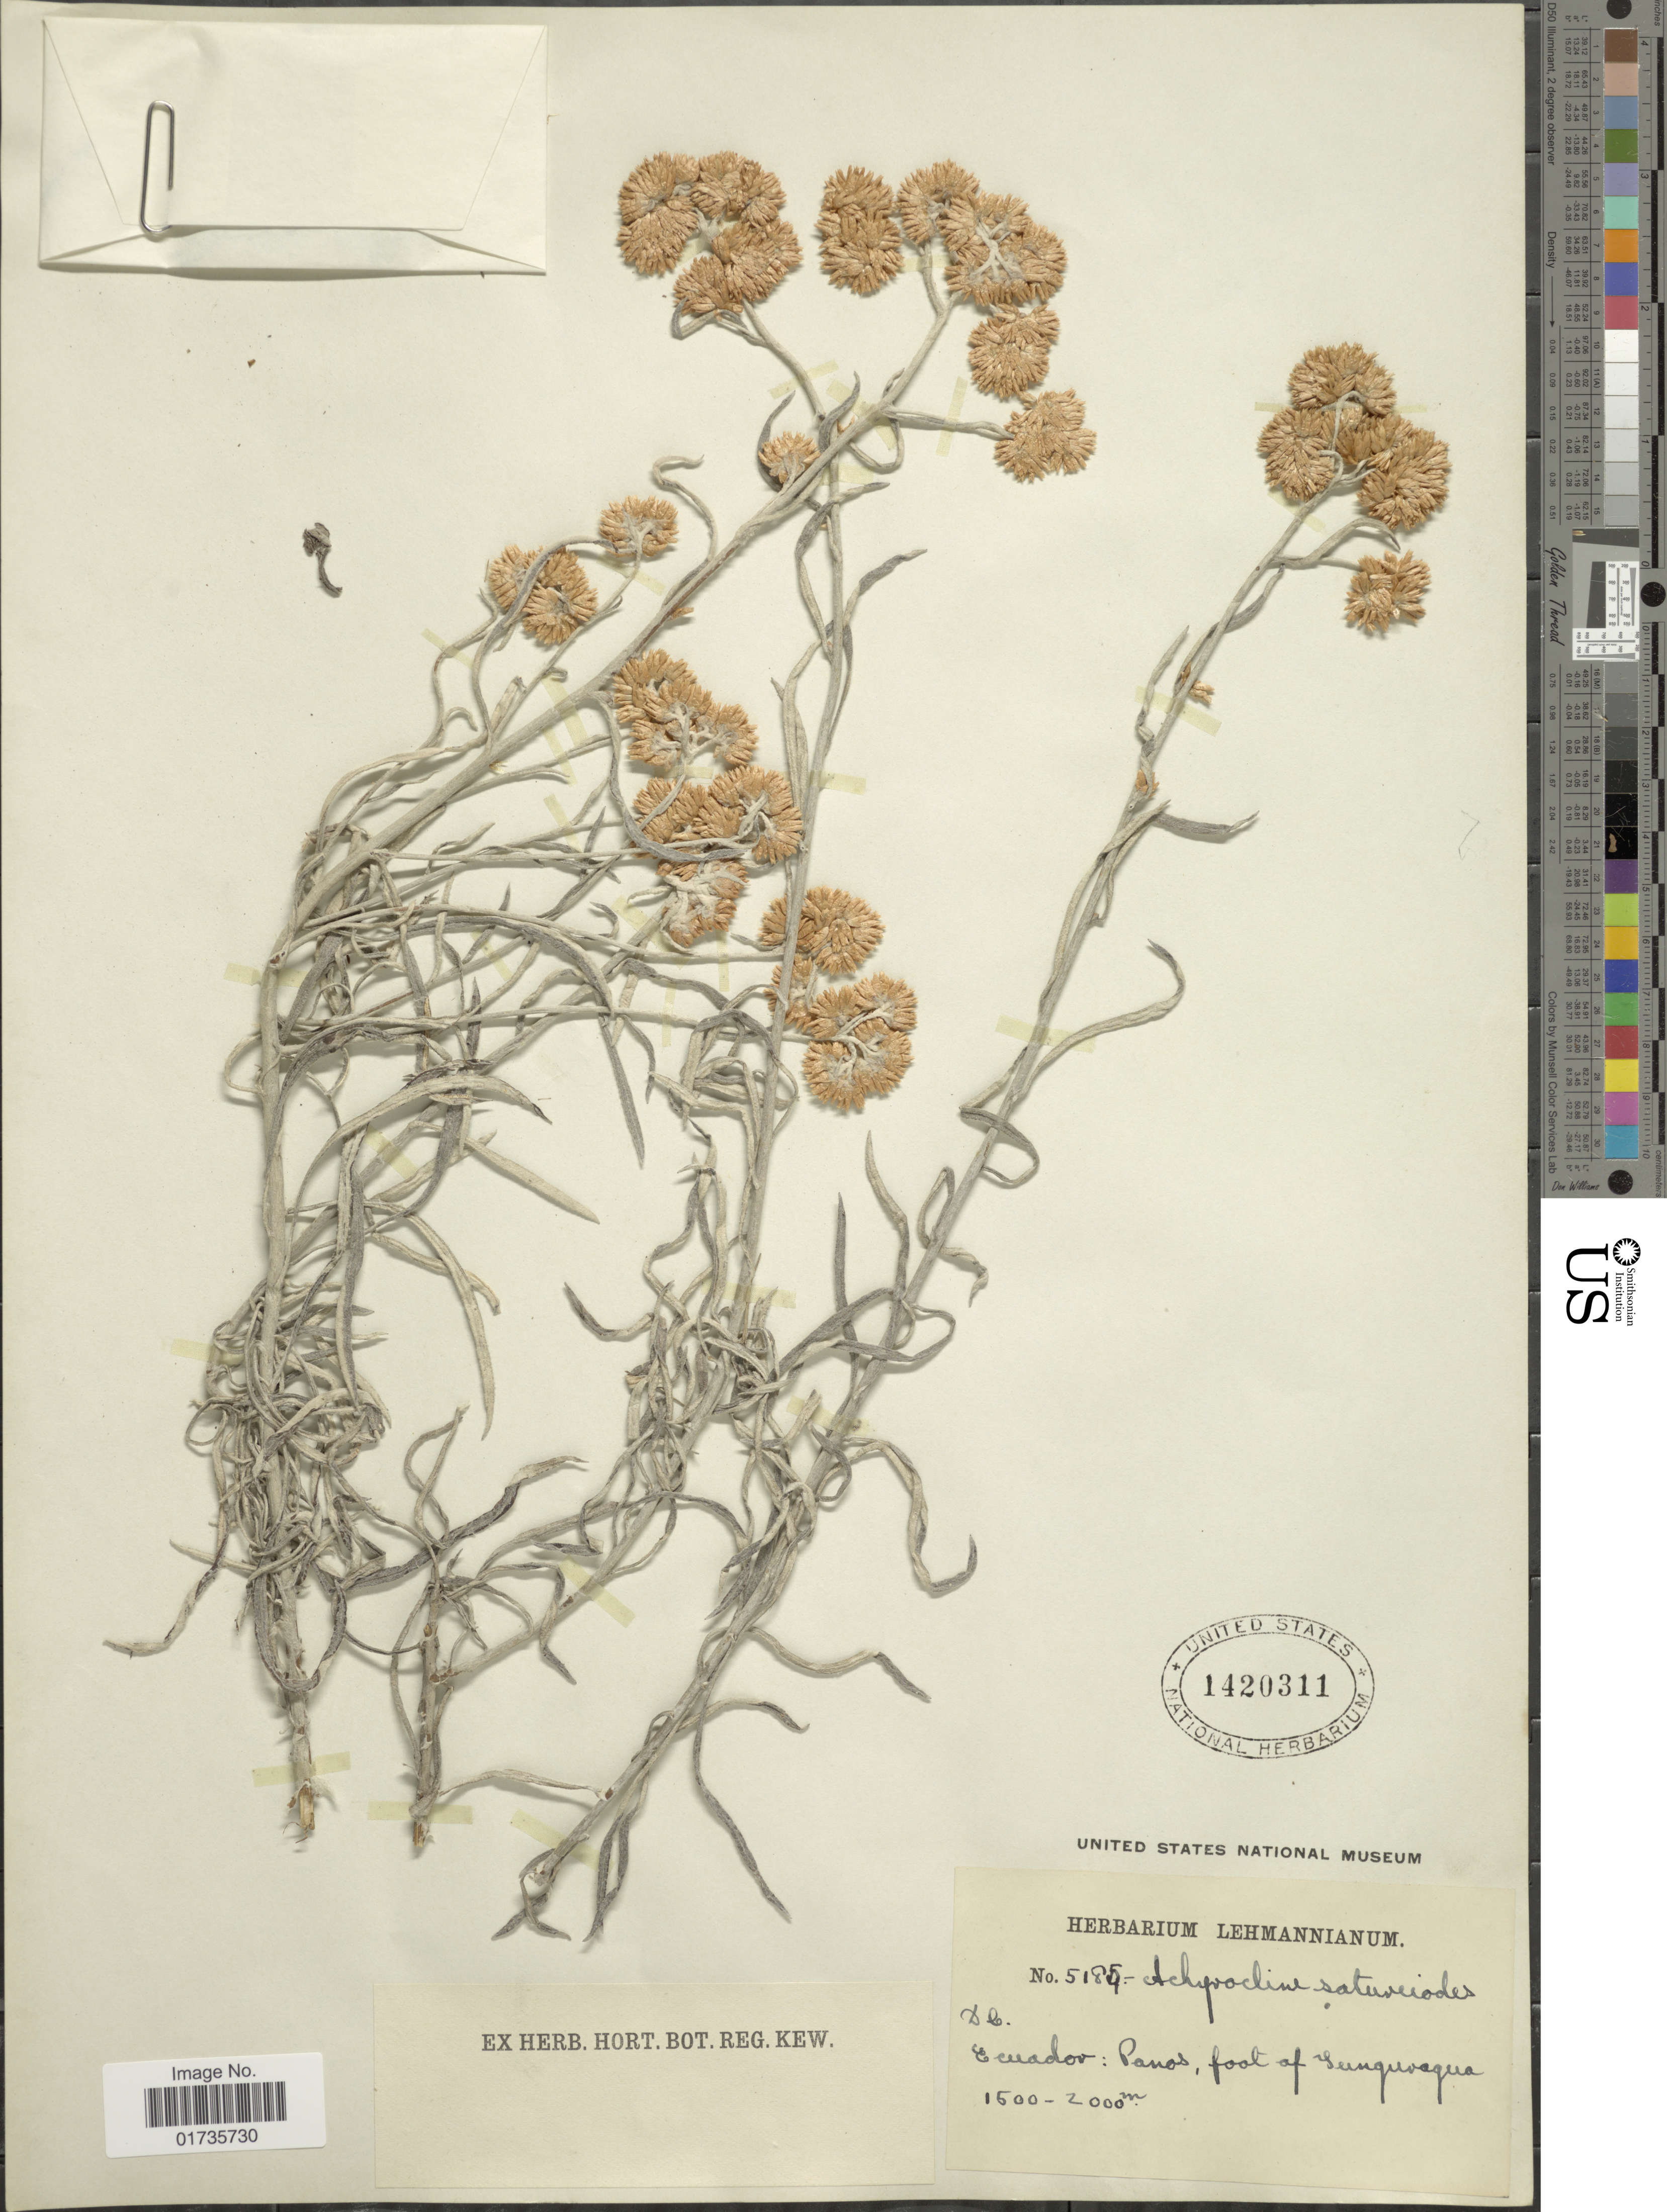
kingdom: Plantae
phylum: Tracheophyta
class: Magnoliopsida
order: Asterales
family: Asteraceae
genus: Achyrocline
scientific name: Achyrocline satureioides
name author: (Lam.) DC.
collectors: ex herb. Lehmannianum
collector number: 5185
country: Ecuador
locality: Panos, foot of Yunquvaqua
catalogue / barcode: US 1420311